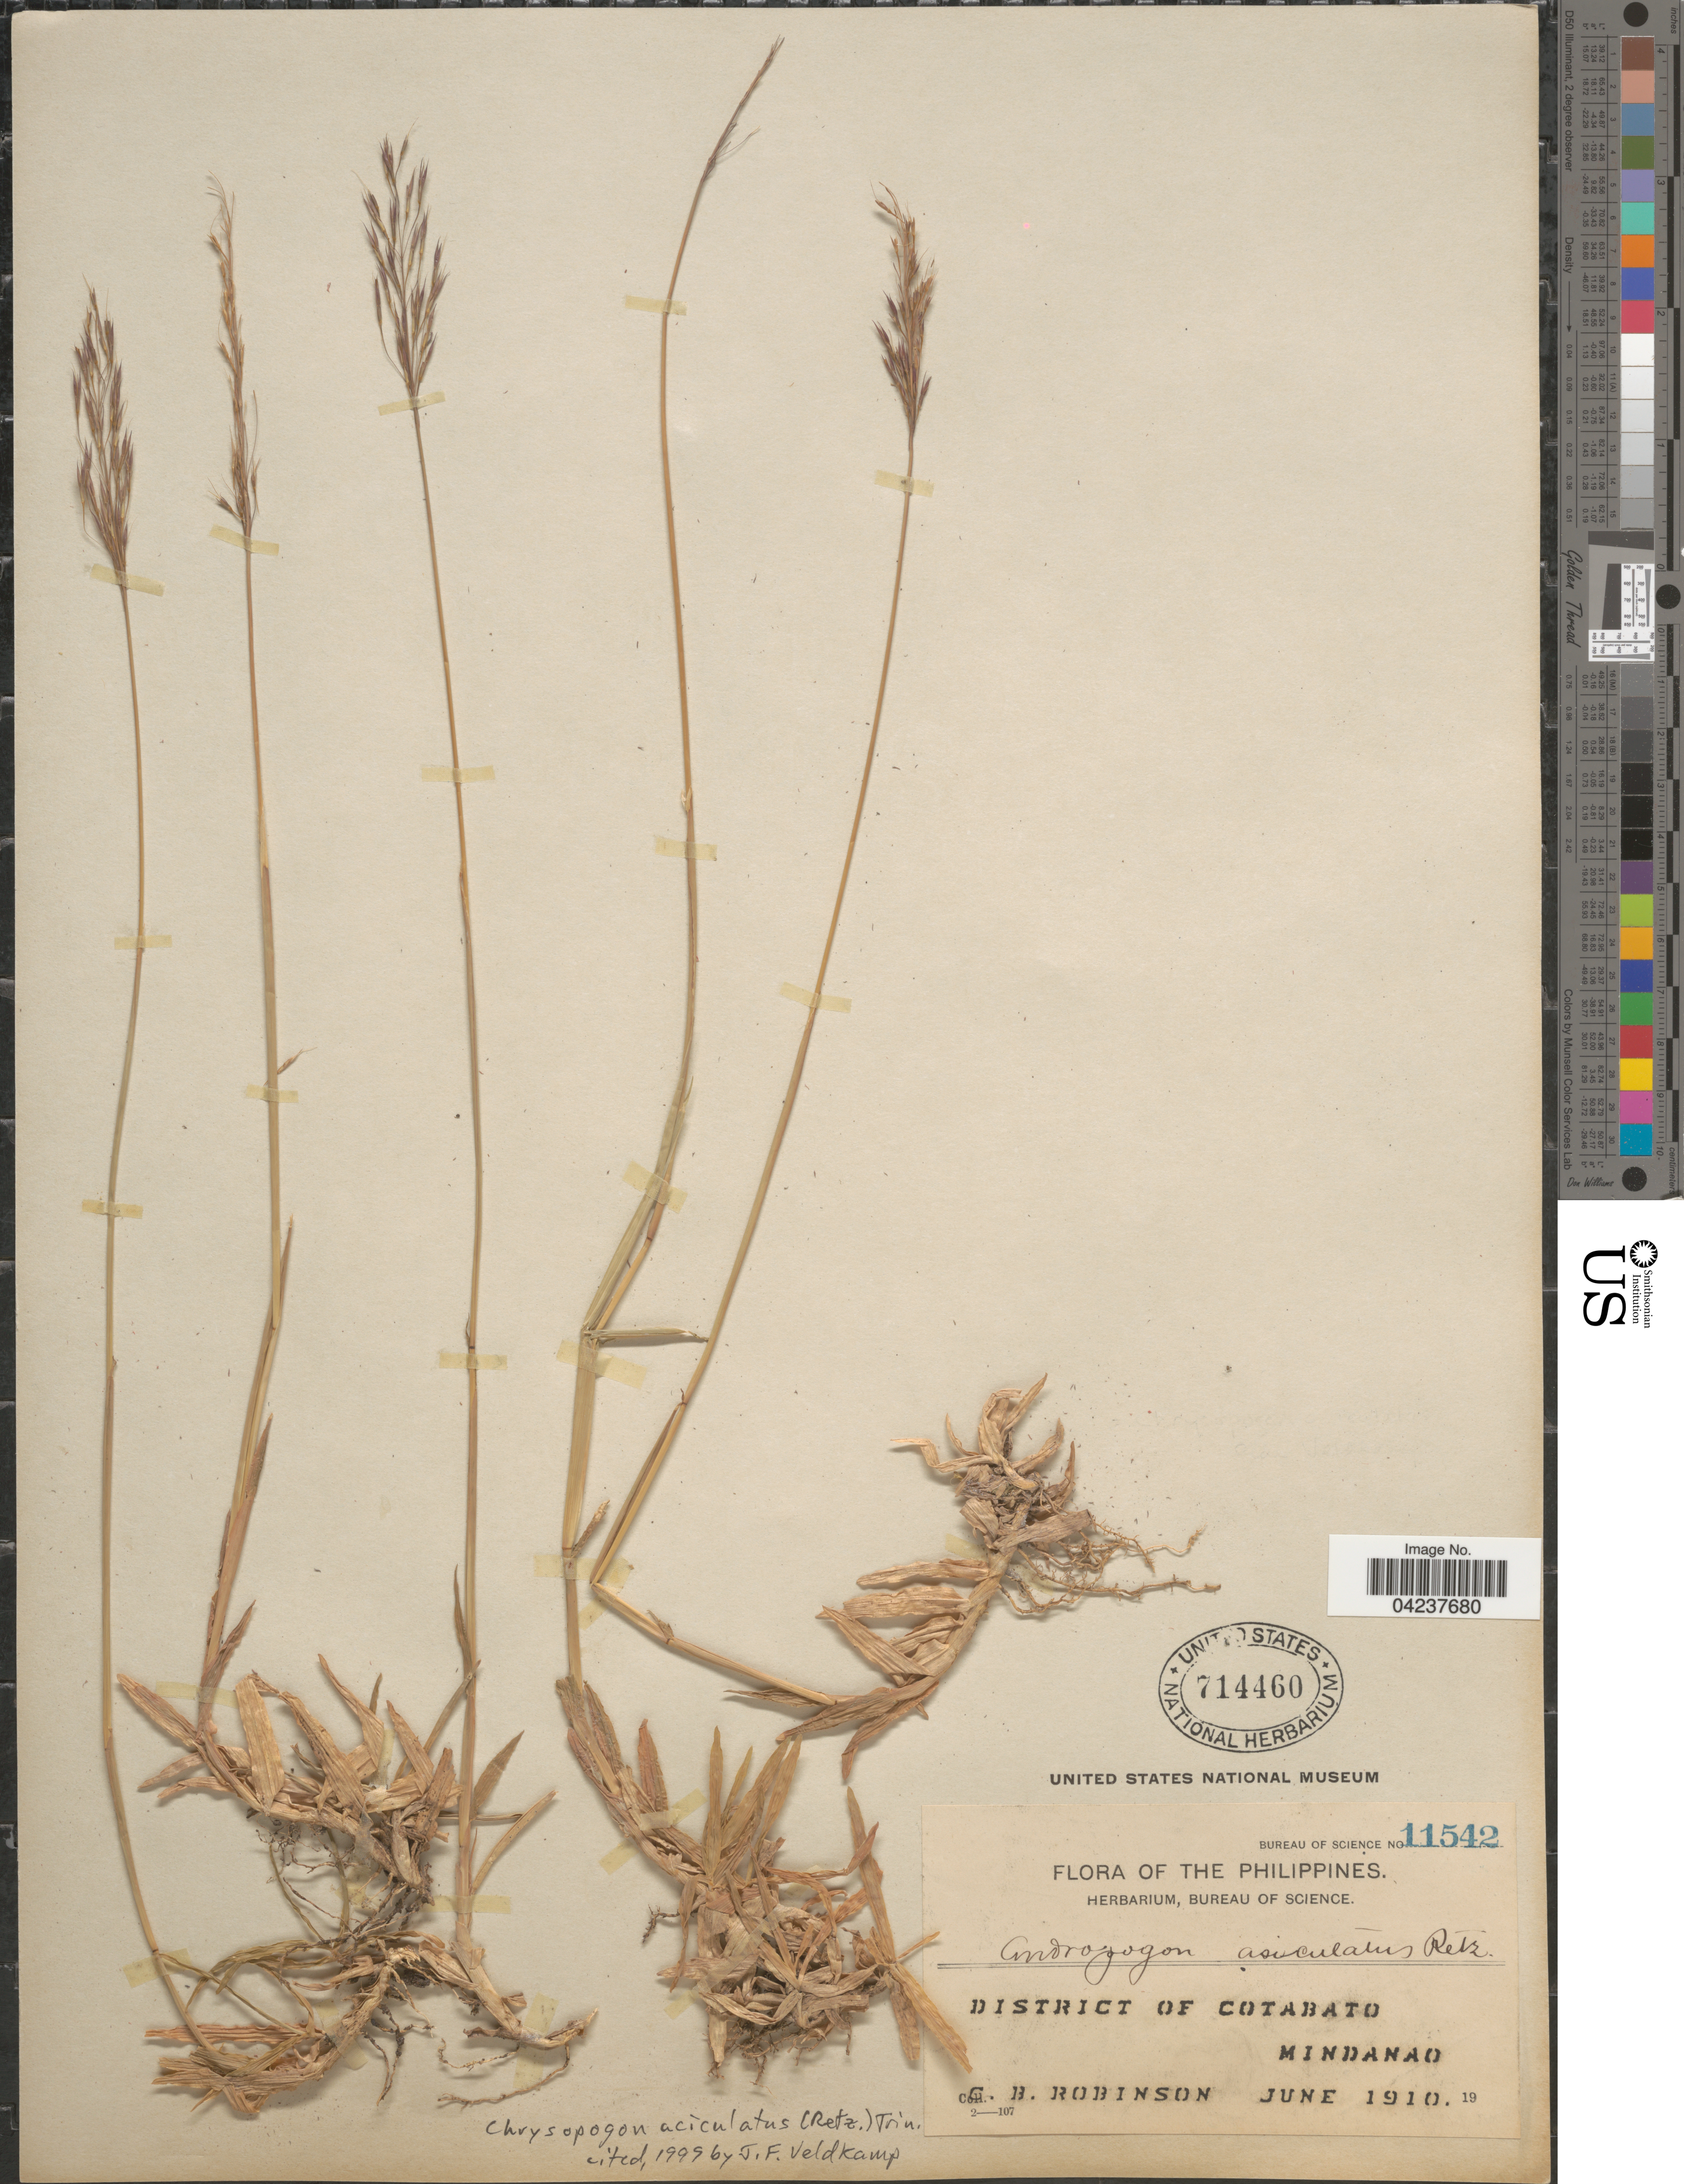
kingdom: Plantae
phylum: Tracheophyta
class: Liliopsida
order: Poales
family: Poaceae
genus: Chrysopogon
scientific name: Chrysopogon aciculatus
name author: (Retz.) Trin.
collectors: C. Robinson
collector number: Bureau of Science 11542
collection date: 1910-06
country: Philippines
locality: District of Cotabato. Mindanao.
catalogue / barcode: US 714460